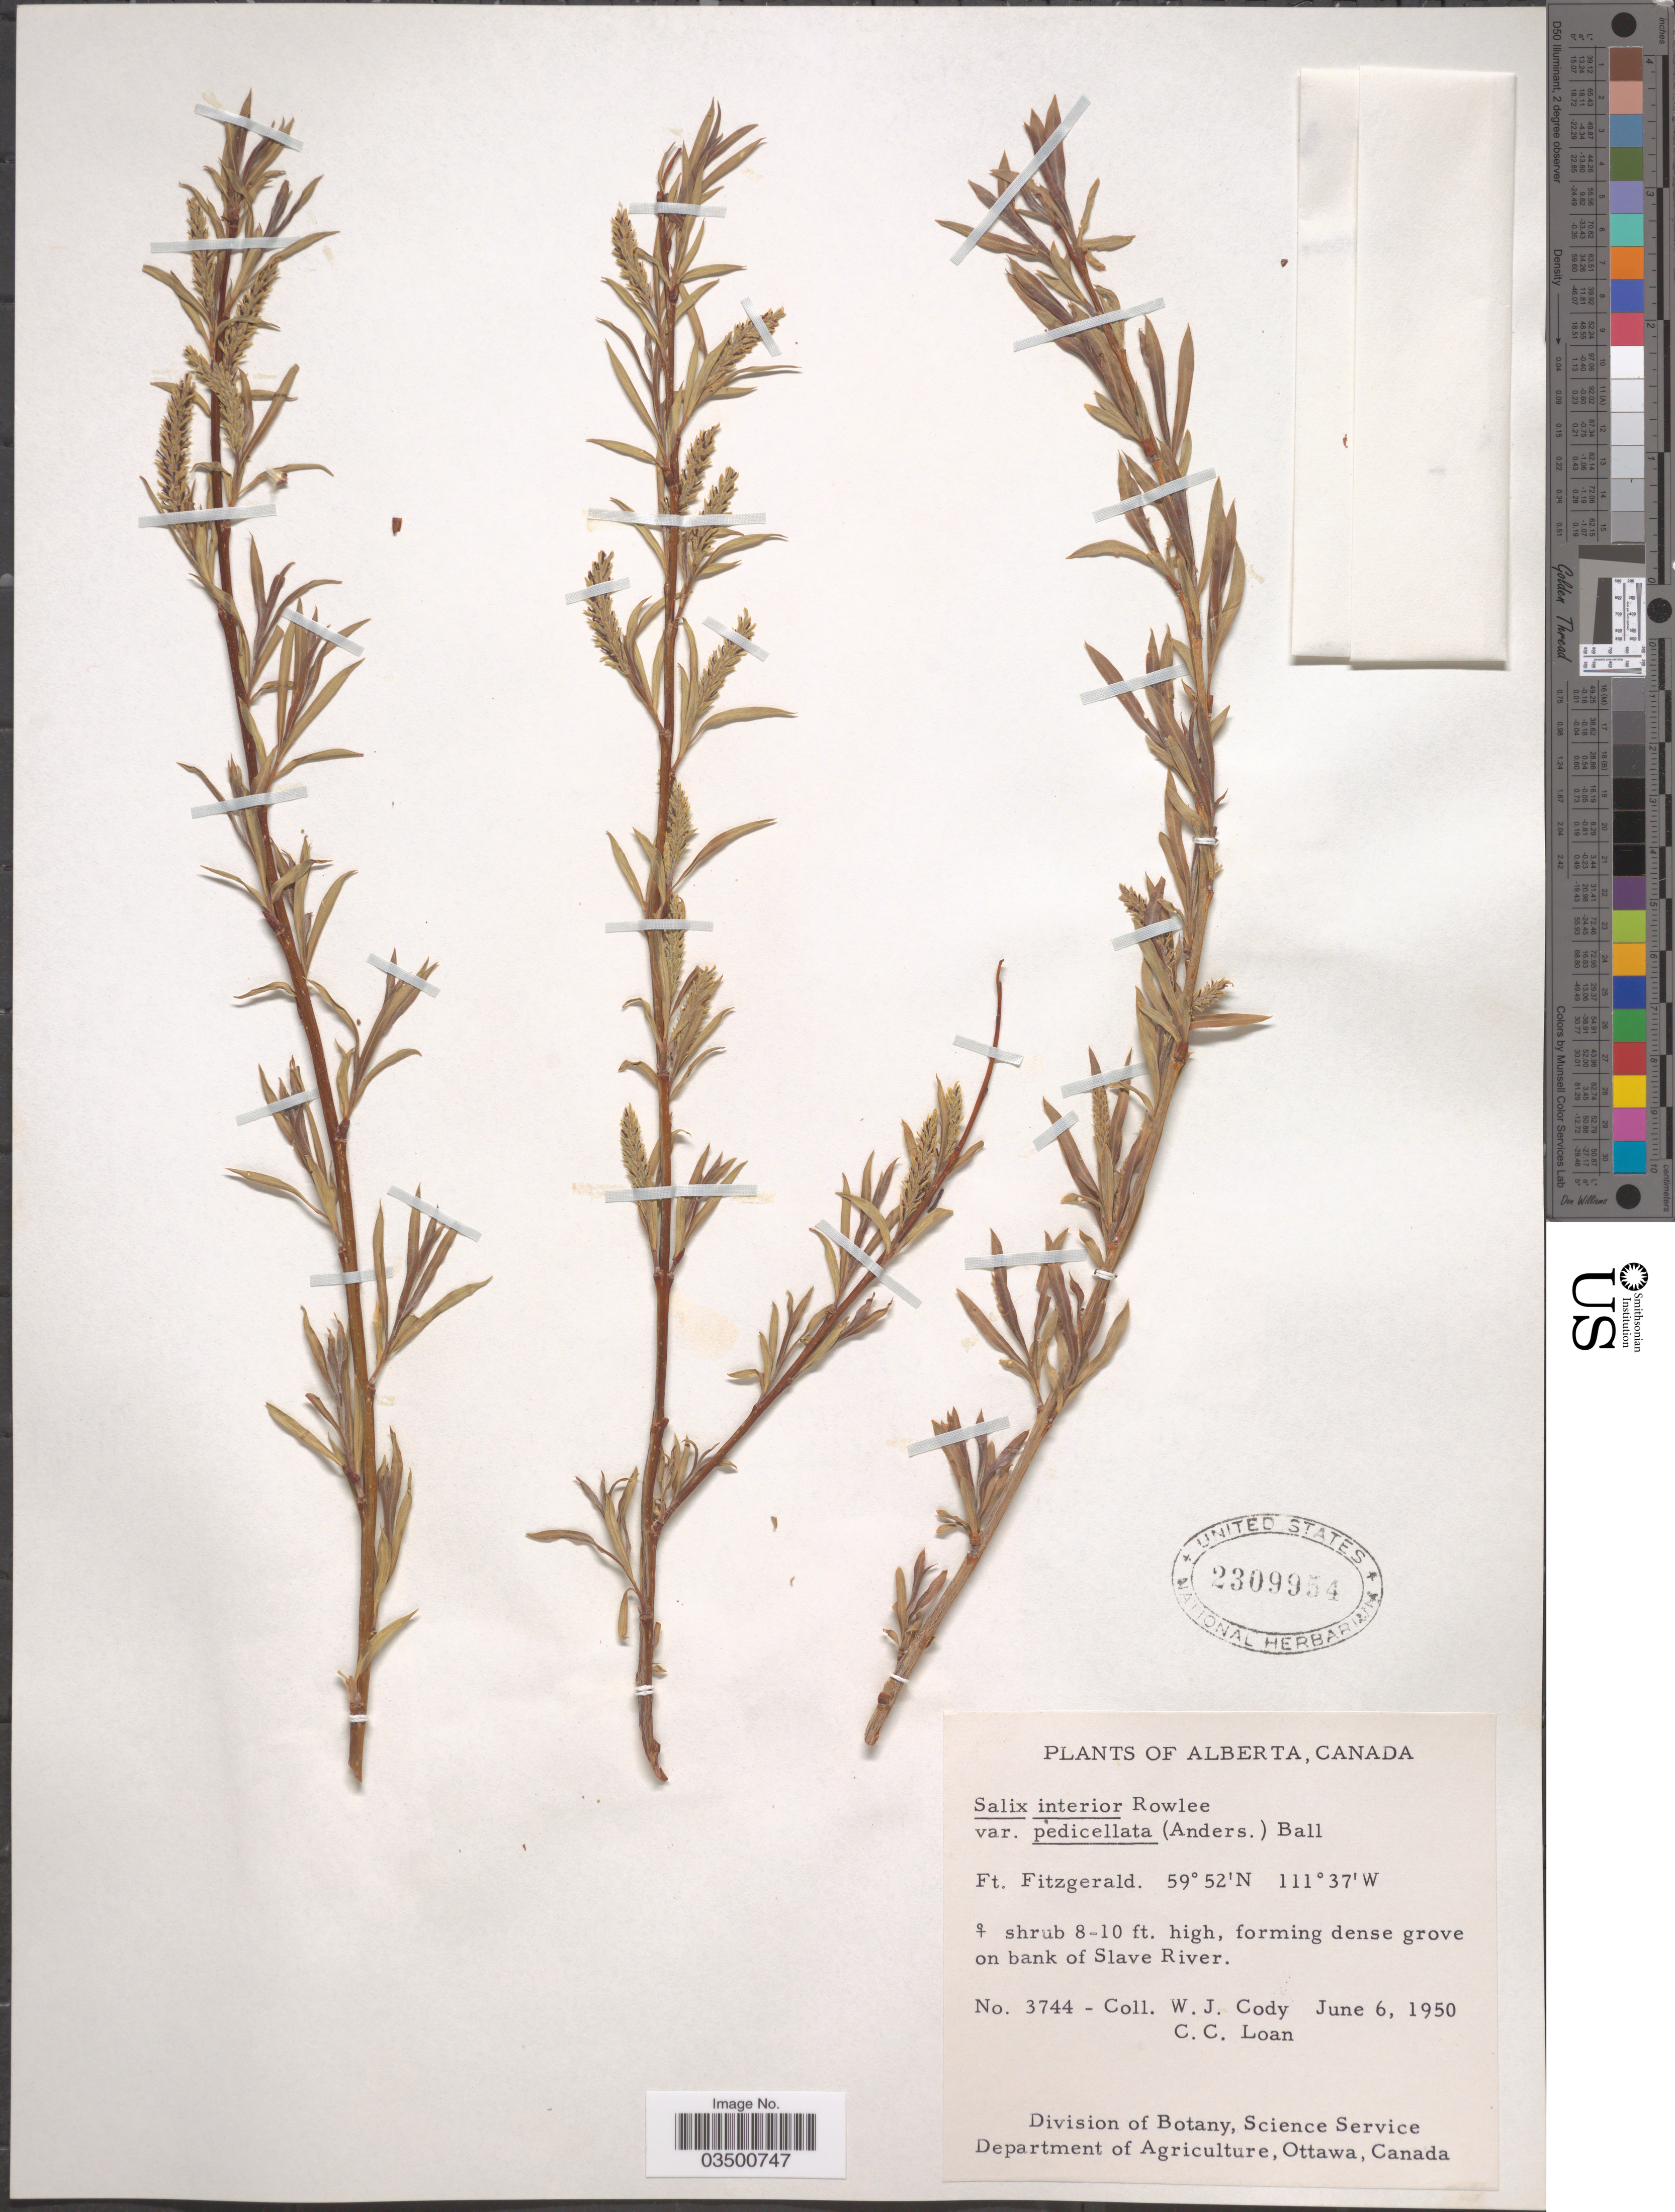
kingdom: Plantae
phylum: Tracheophyta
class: Magnoliopsida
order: Malpighiales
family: Salicaceae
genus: Salix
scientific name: Salix interior var. pedicellata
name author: (Andersson) C.R. Ball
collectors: W. Cody & C. Loan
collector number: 3744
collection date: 1950-06-06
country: Canada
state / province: Alberta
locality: Ft. Fitzgerald. Forming dense grove on bank of Slave River.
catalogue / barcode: US 2309954